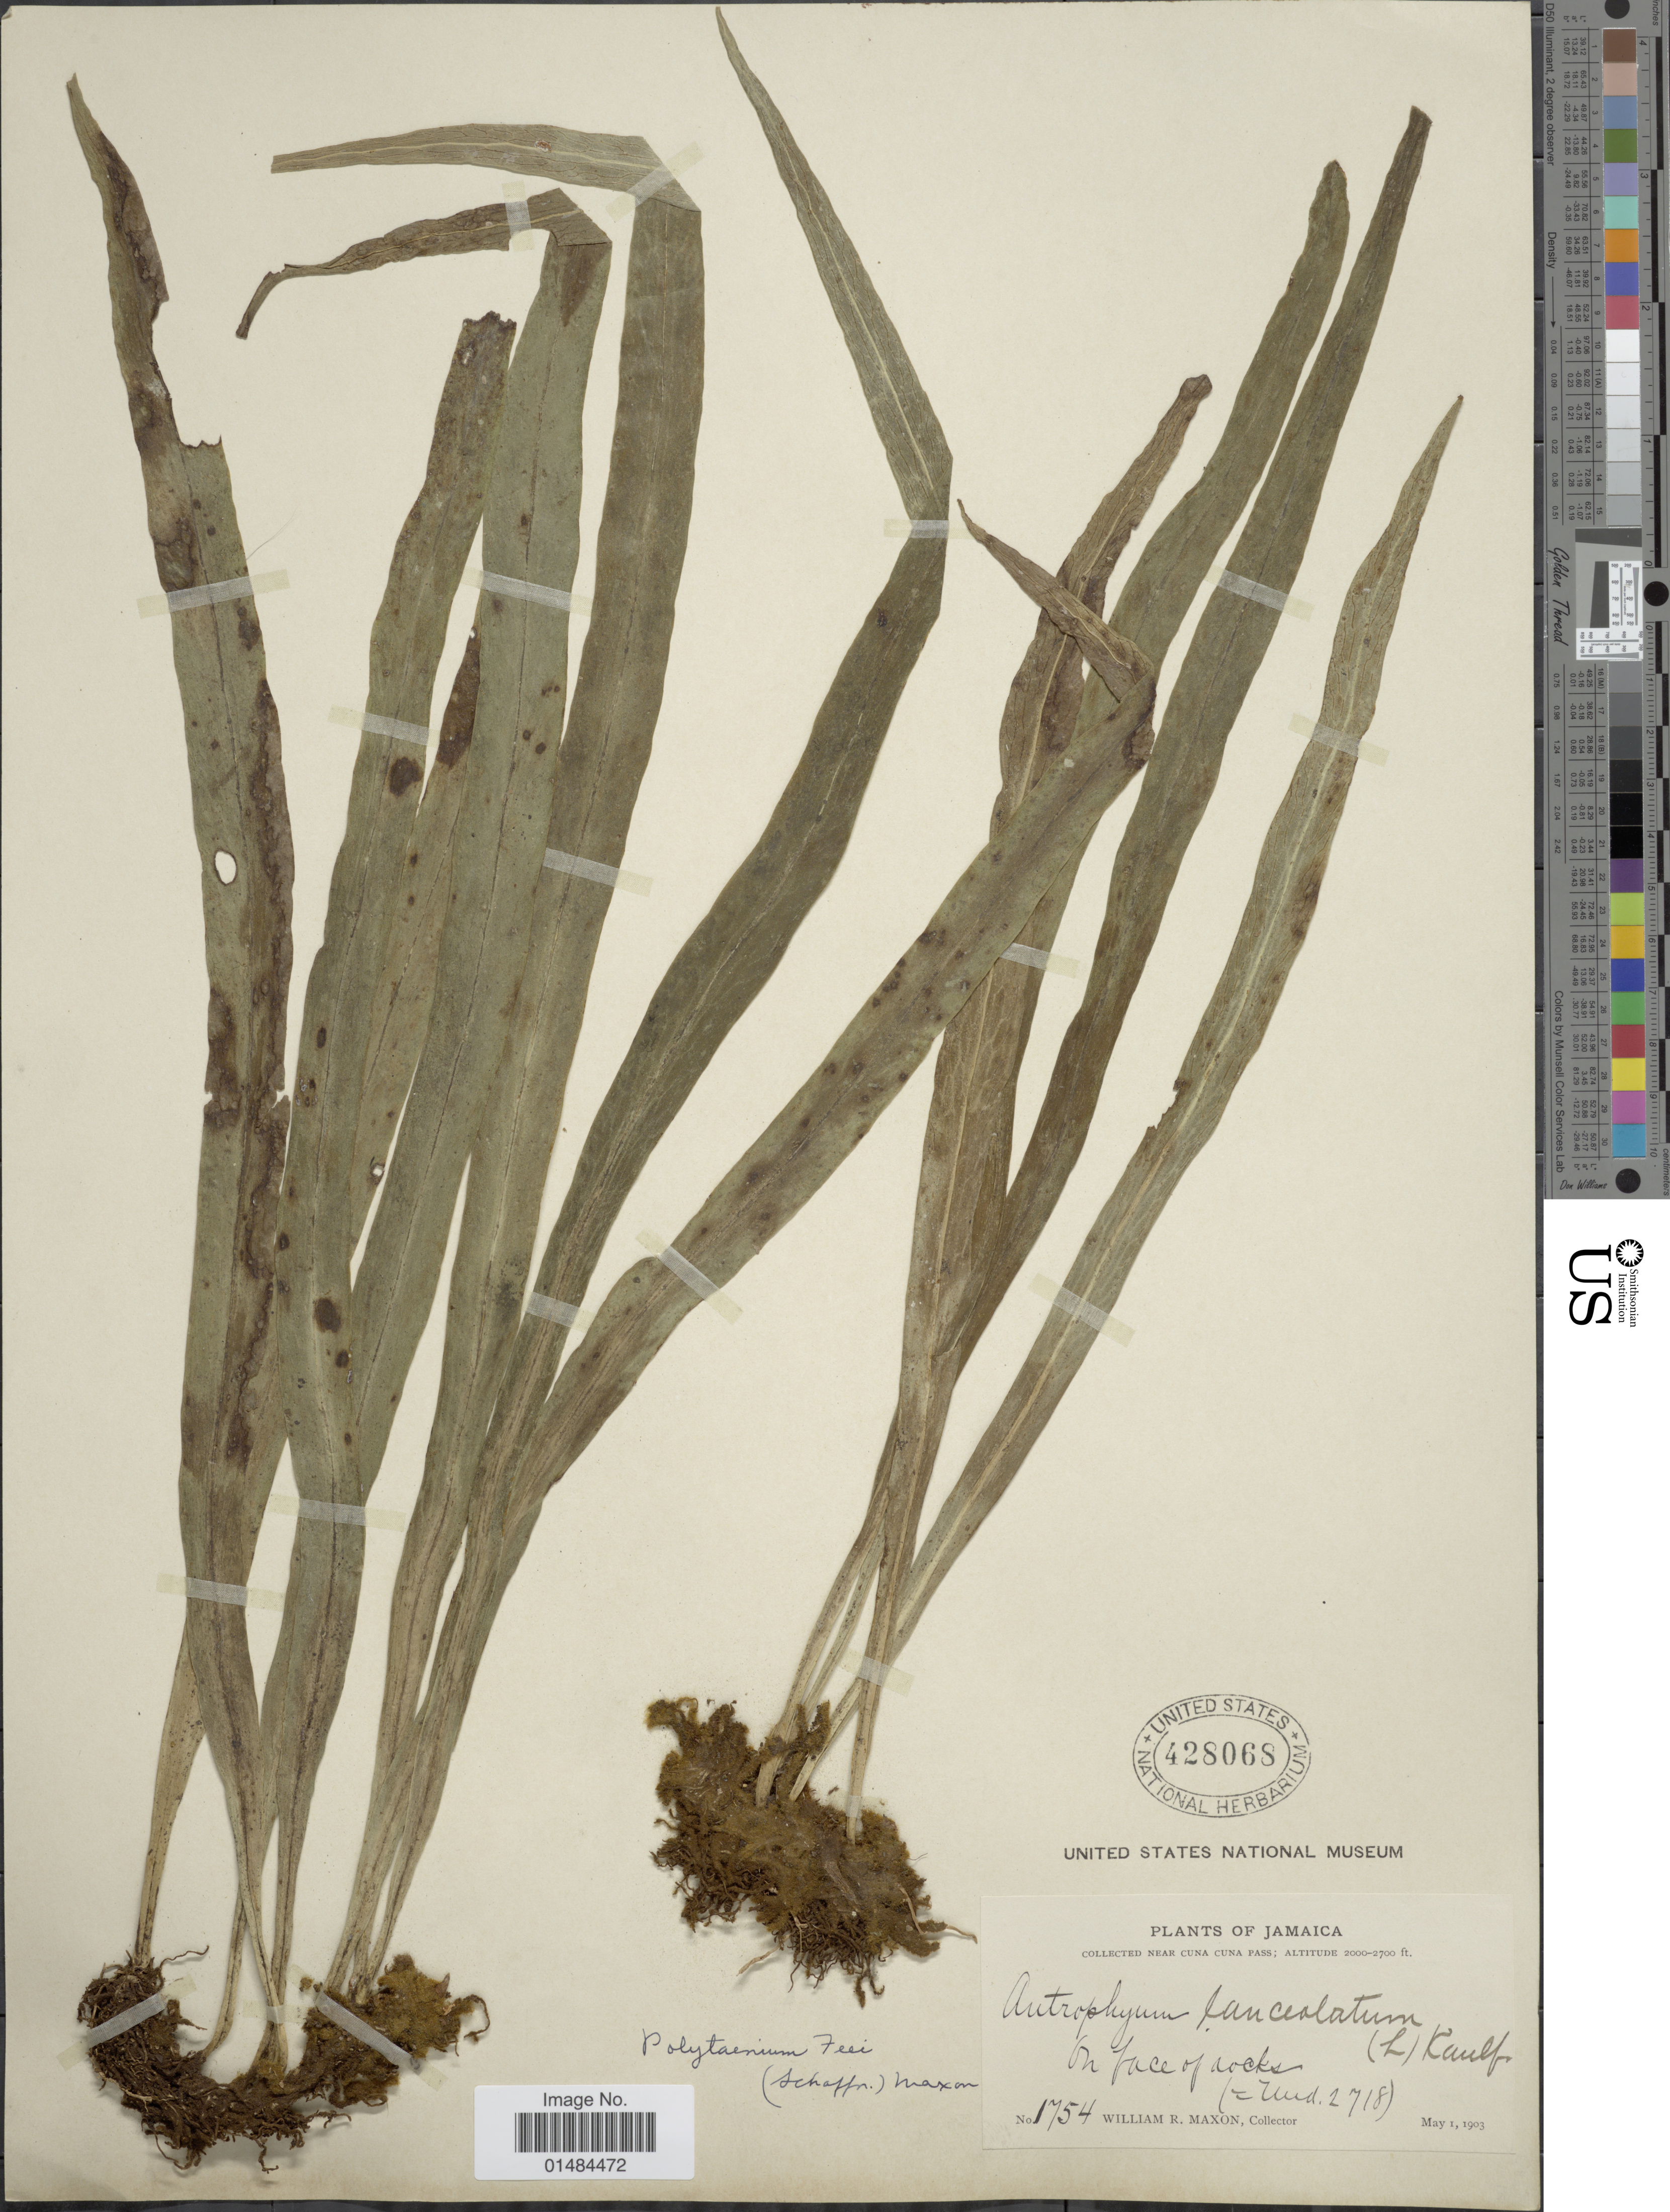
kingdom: Plantae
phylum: Tracheophyta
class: Polypodiopsida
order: Polypodiales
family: Pteridaceae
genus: Polytaenium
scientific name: Polytaenium lanceolatum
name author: (L.) Desv.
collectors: W. R. Maxon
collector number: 1754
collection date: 1903-05-01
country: Jamaica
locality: Jamaica, near Cuna Cuna Pass.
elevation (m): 610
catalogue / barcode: US 428068